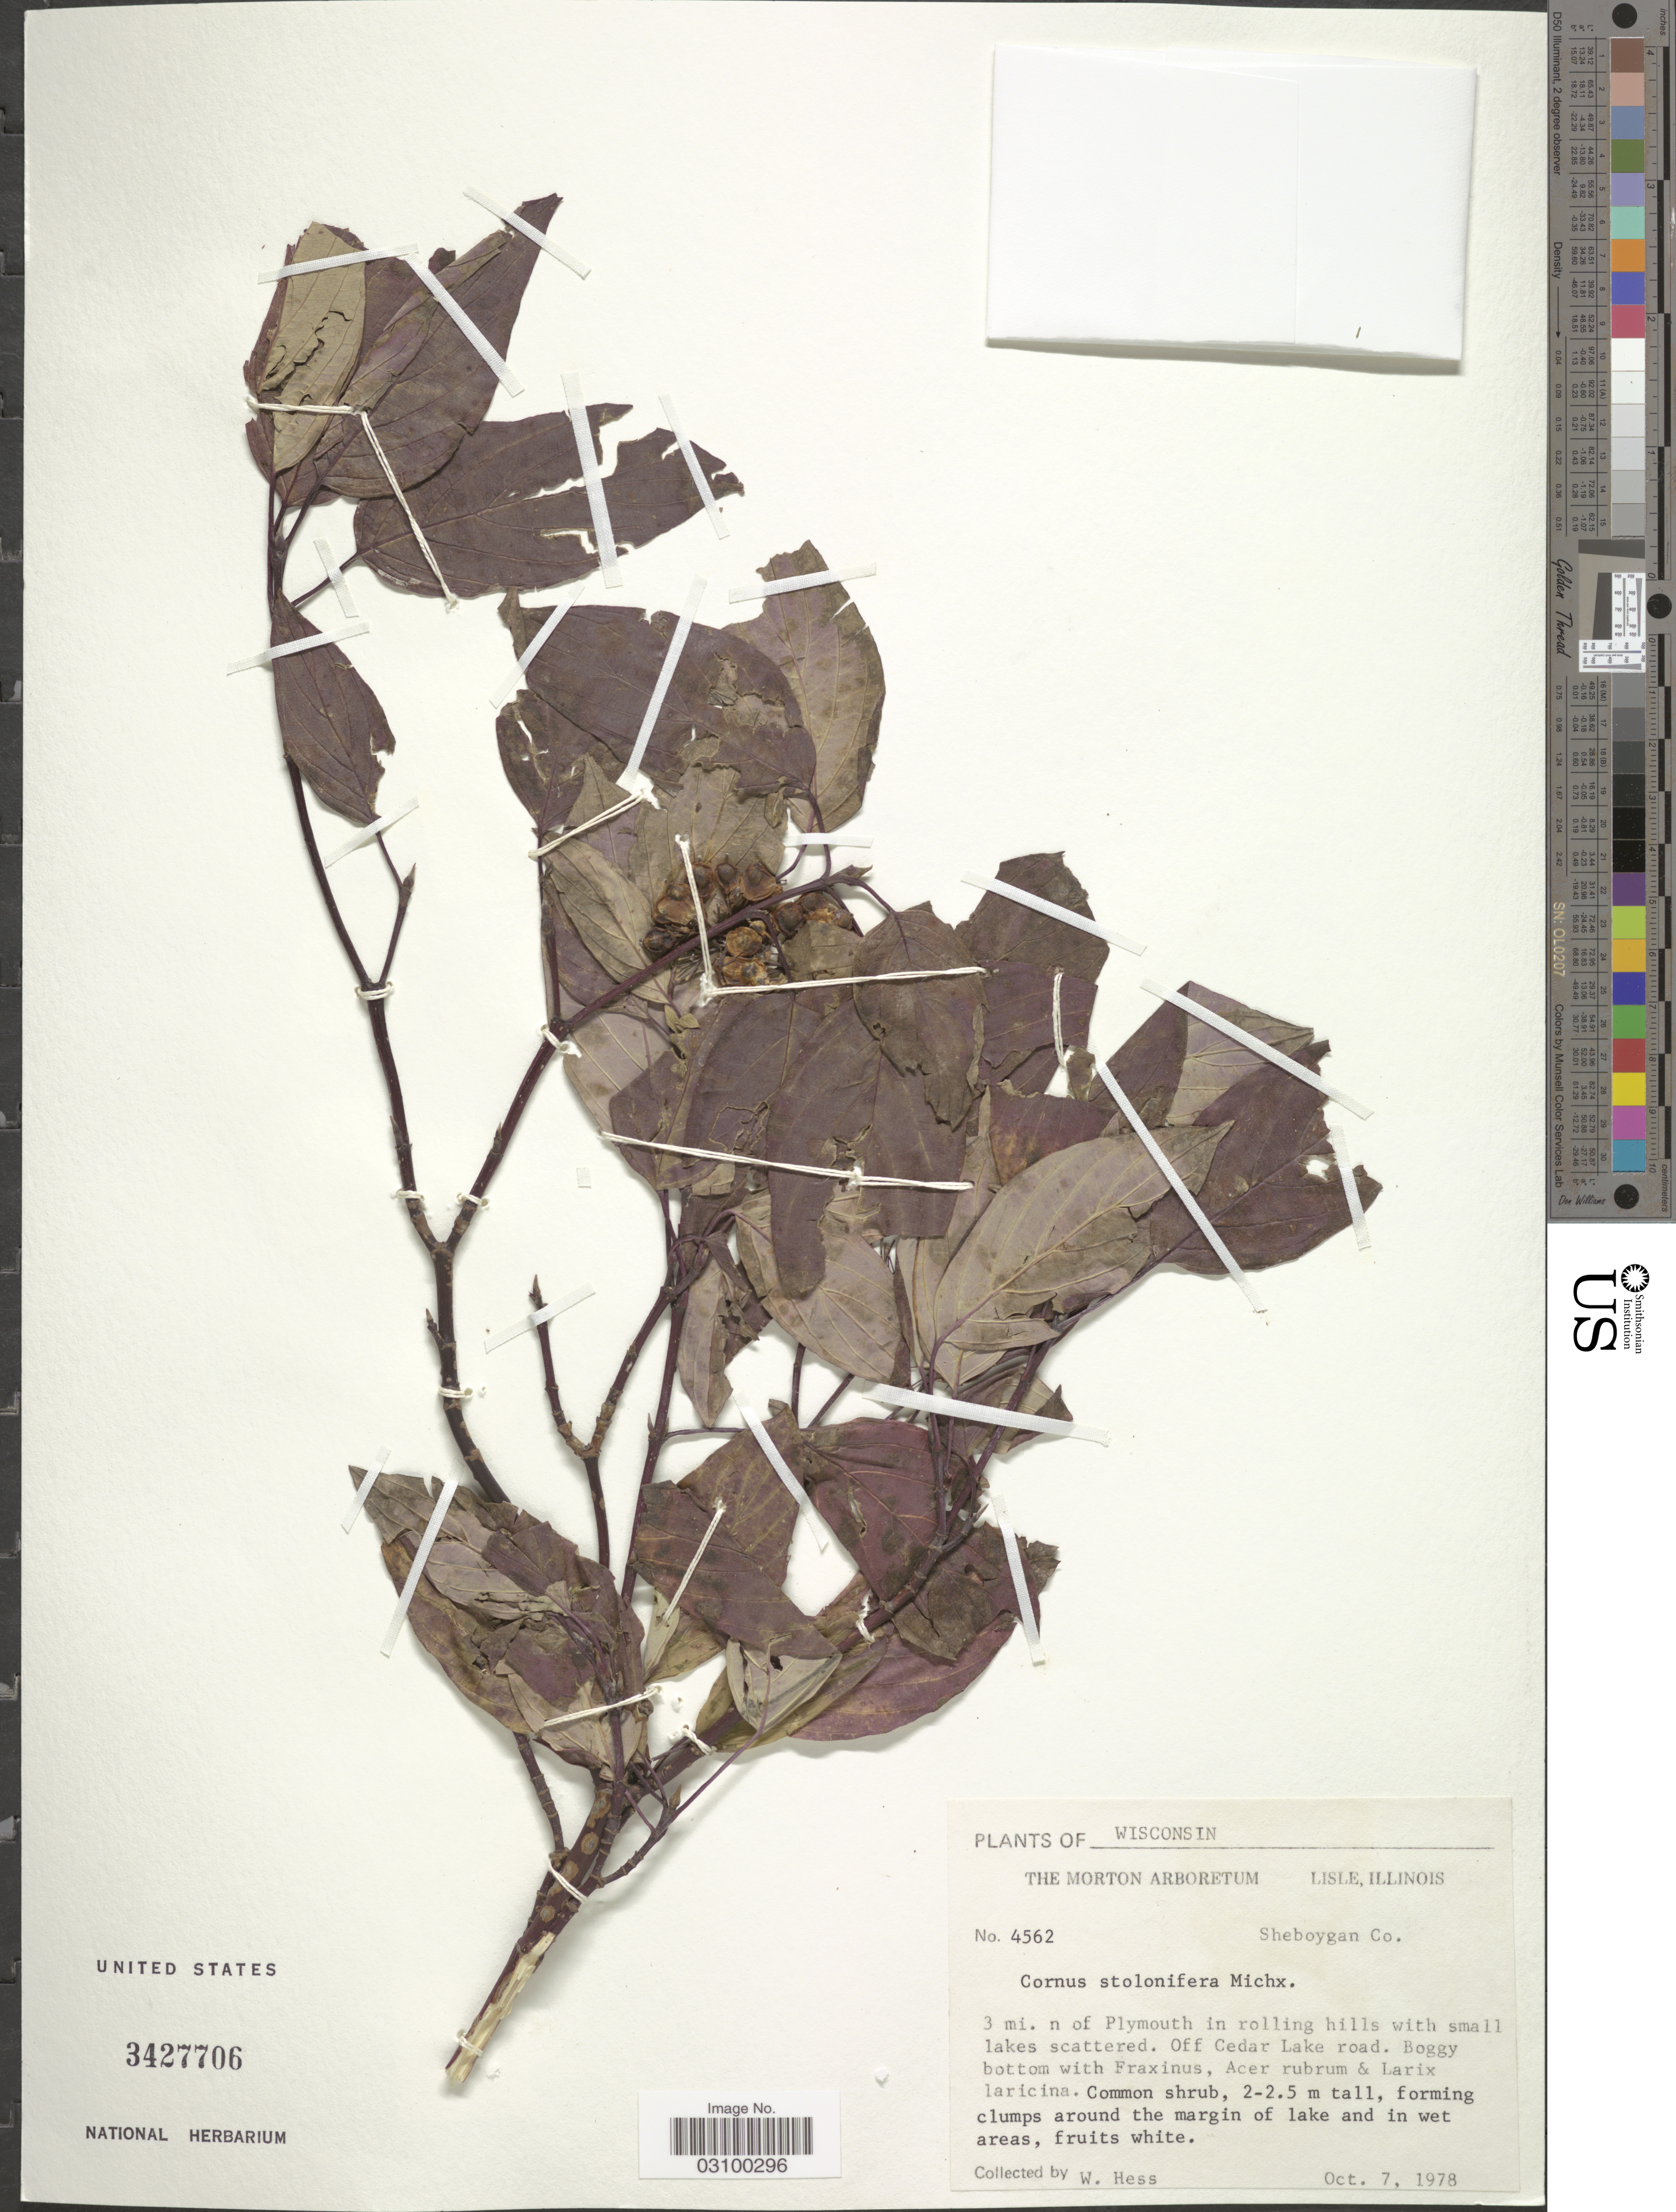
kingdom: Plantae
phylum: Tracheophyta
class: Magnoliopsida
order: Cornales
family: Cornaceae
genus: Cornus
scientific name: Cornus sericea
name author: L.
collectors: W. Hess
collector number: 4562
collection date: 1978-10-07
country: United States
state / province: Wisconsin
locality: Sheboygan Co. 3 mi. n of Plymouth. Off Cedar Lake road.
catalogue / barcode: US 3427706